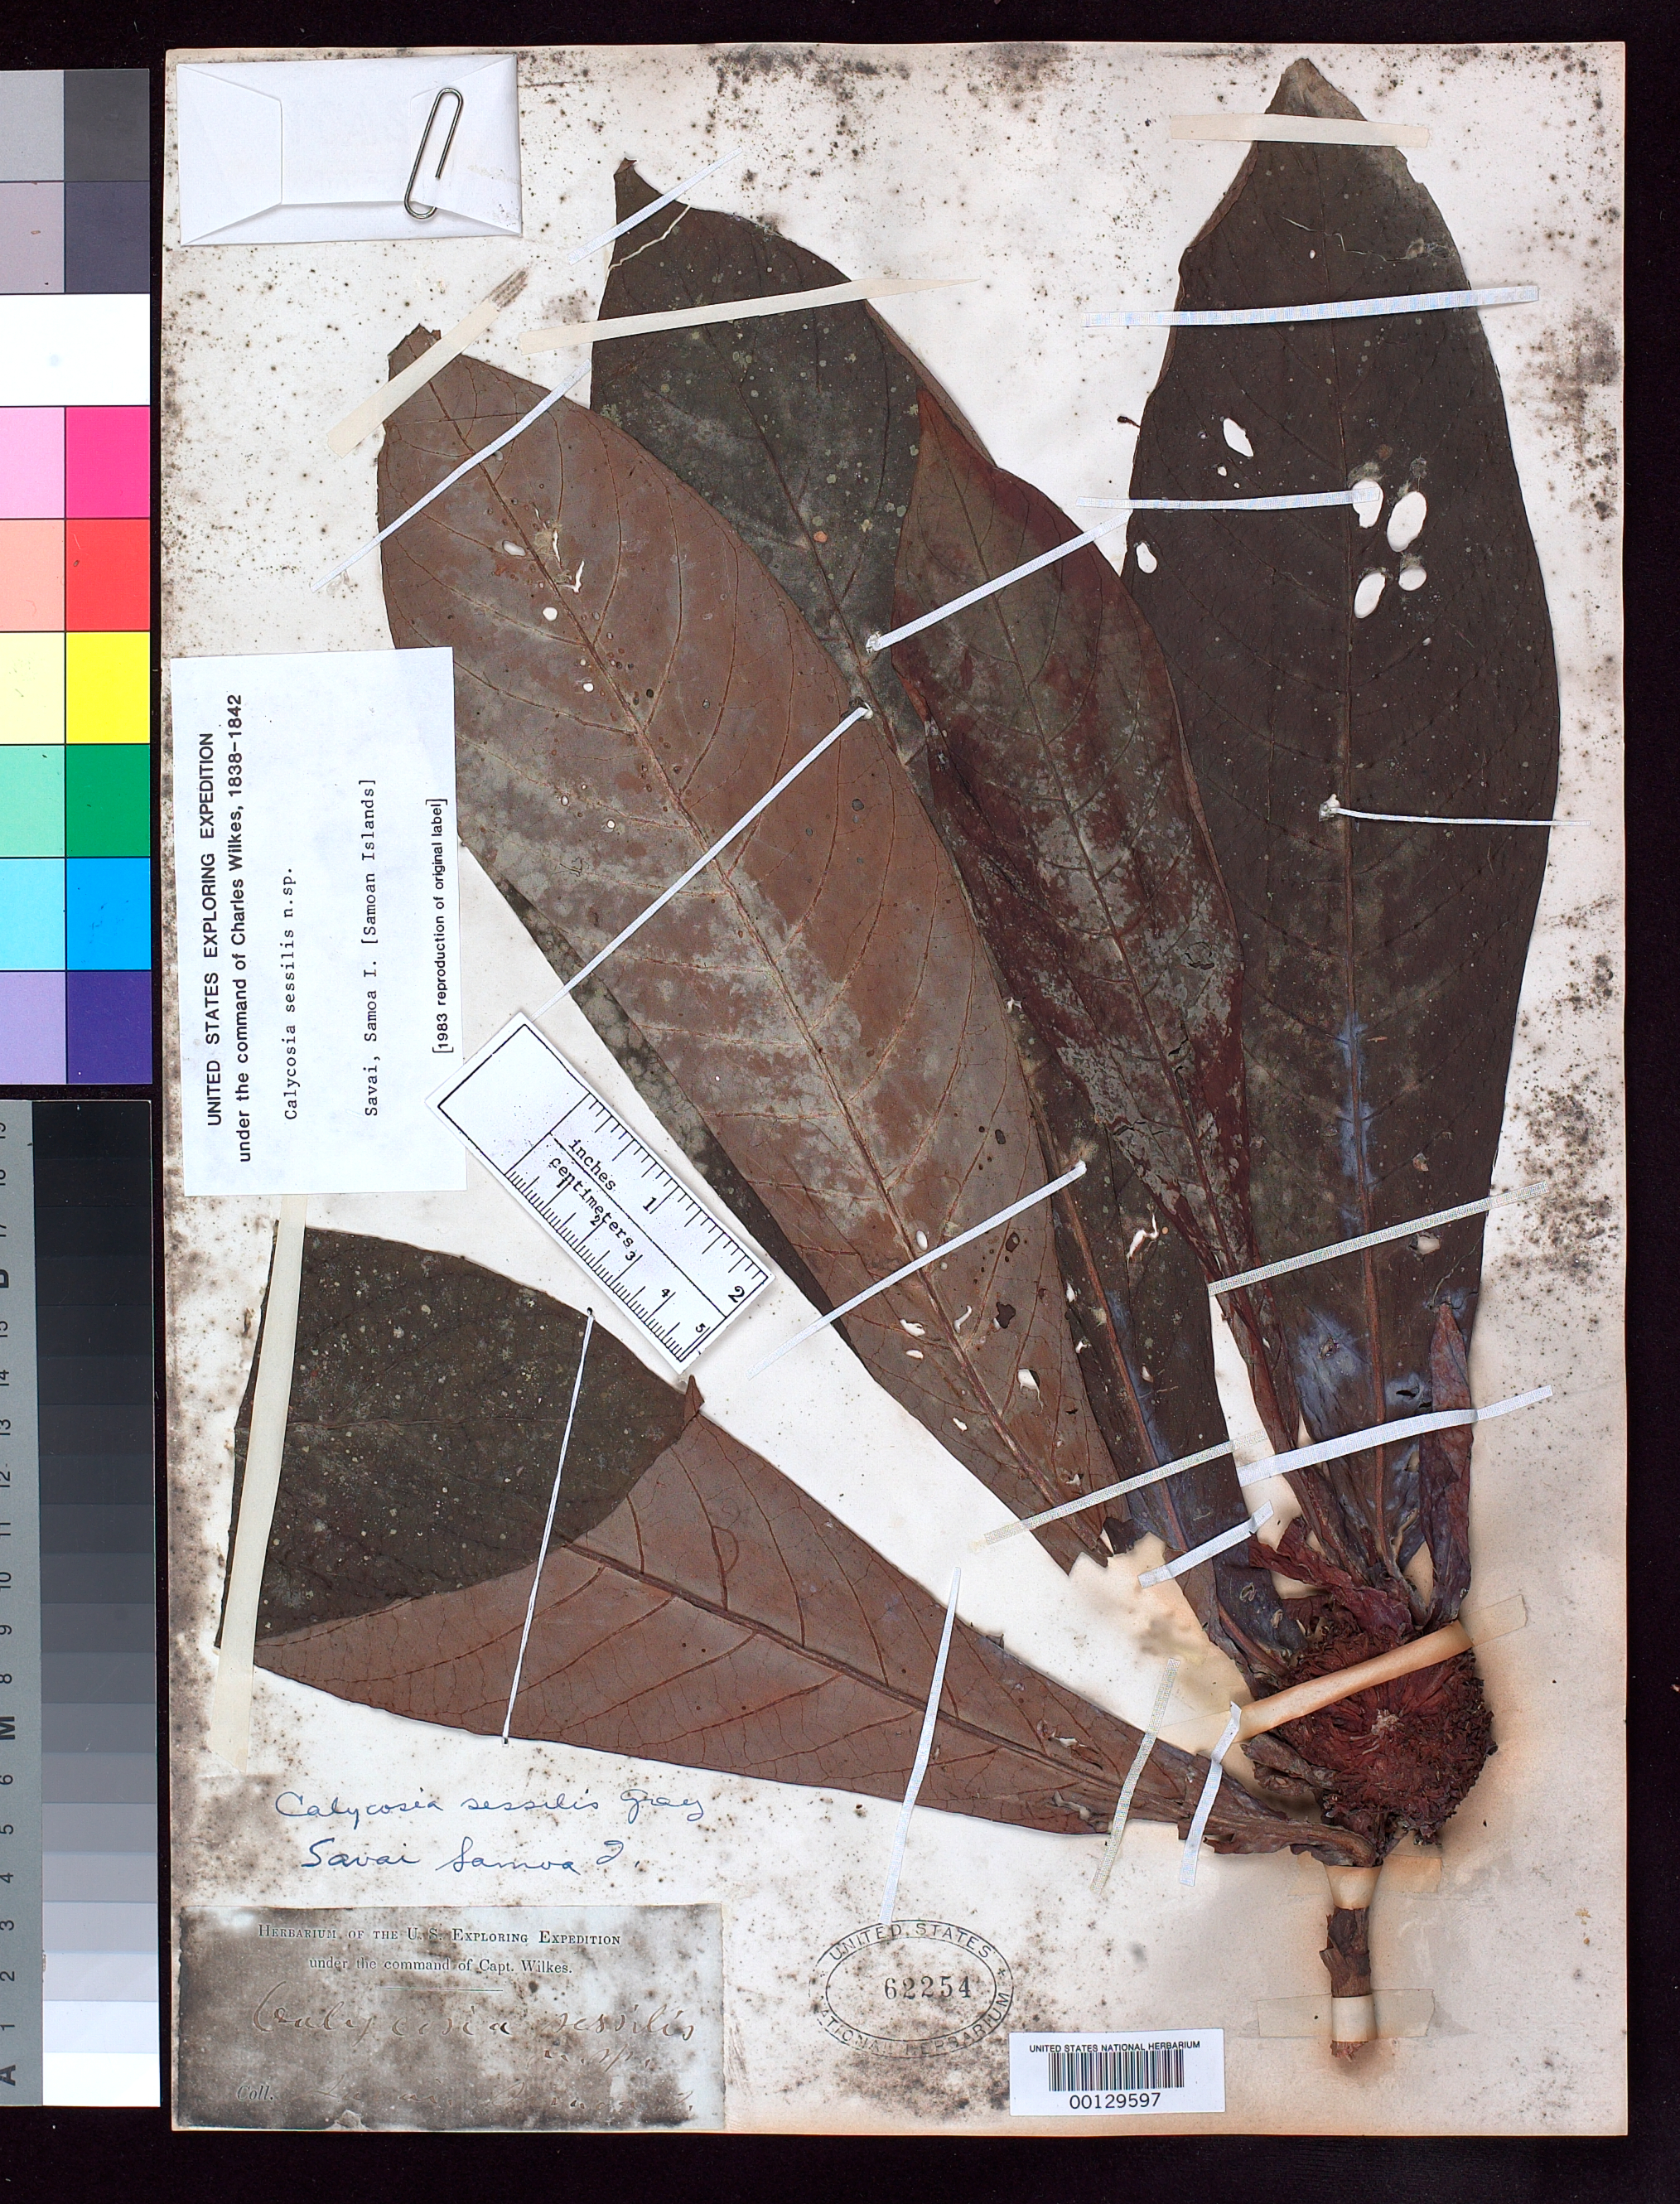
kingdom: Plantae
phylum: Tracheophyta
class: Magnoliopsida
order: Gentianales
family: Rubiaceae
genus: Calycosia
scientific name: Calycosia sessilis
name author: A. Gray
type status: Type Collection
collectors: Wilkes Explor. Exped.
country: Samoa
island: Savai'i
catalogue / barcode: US 62254